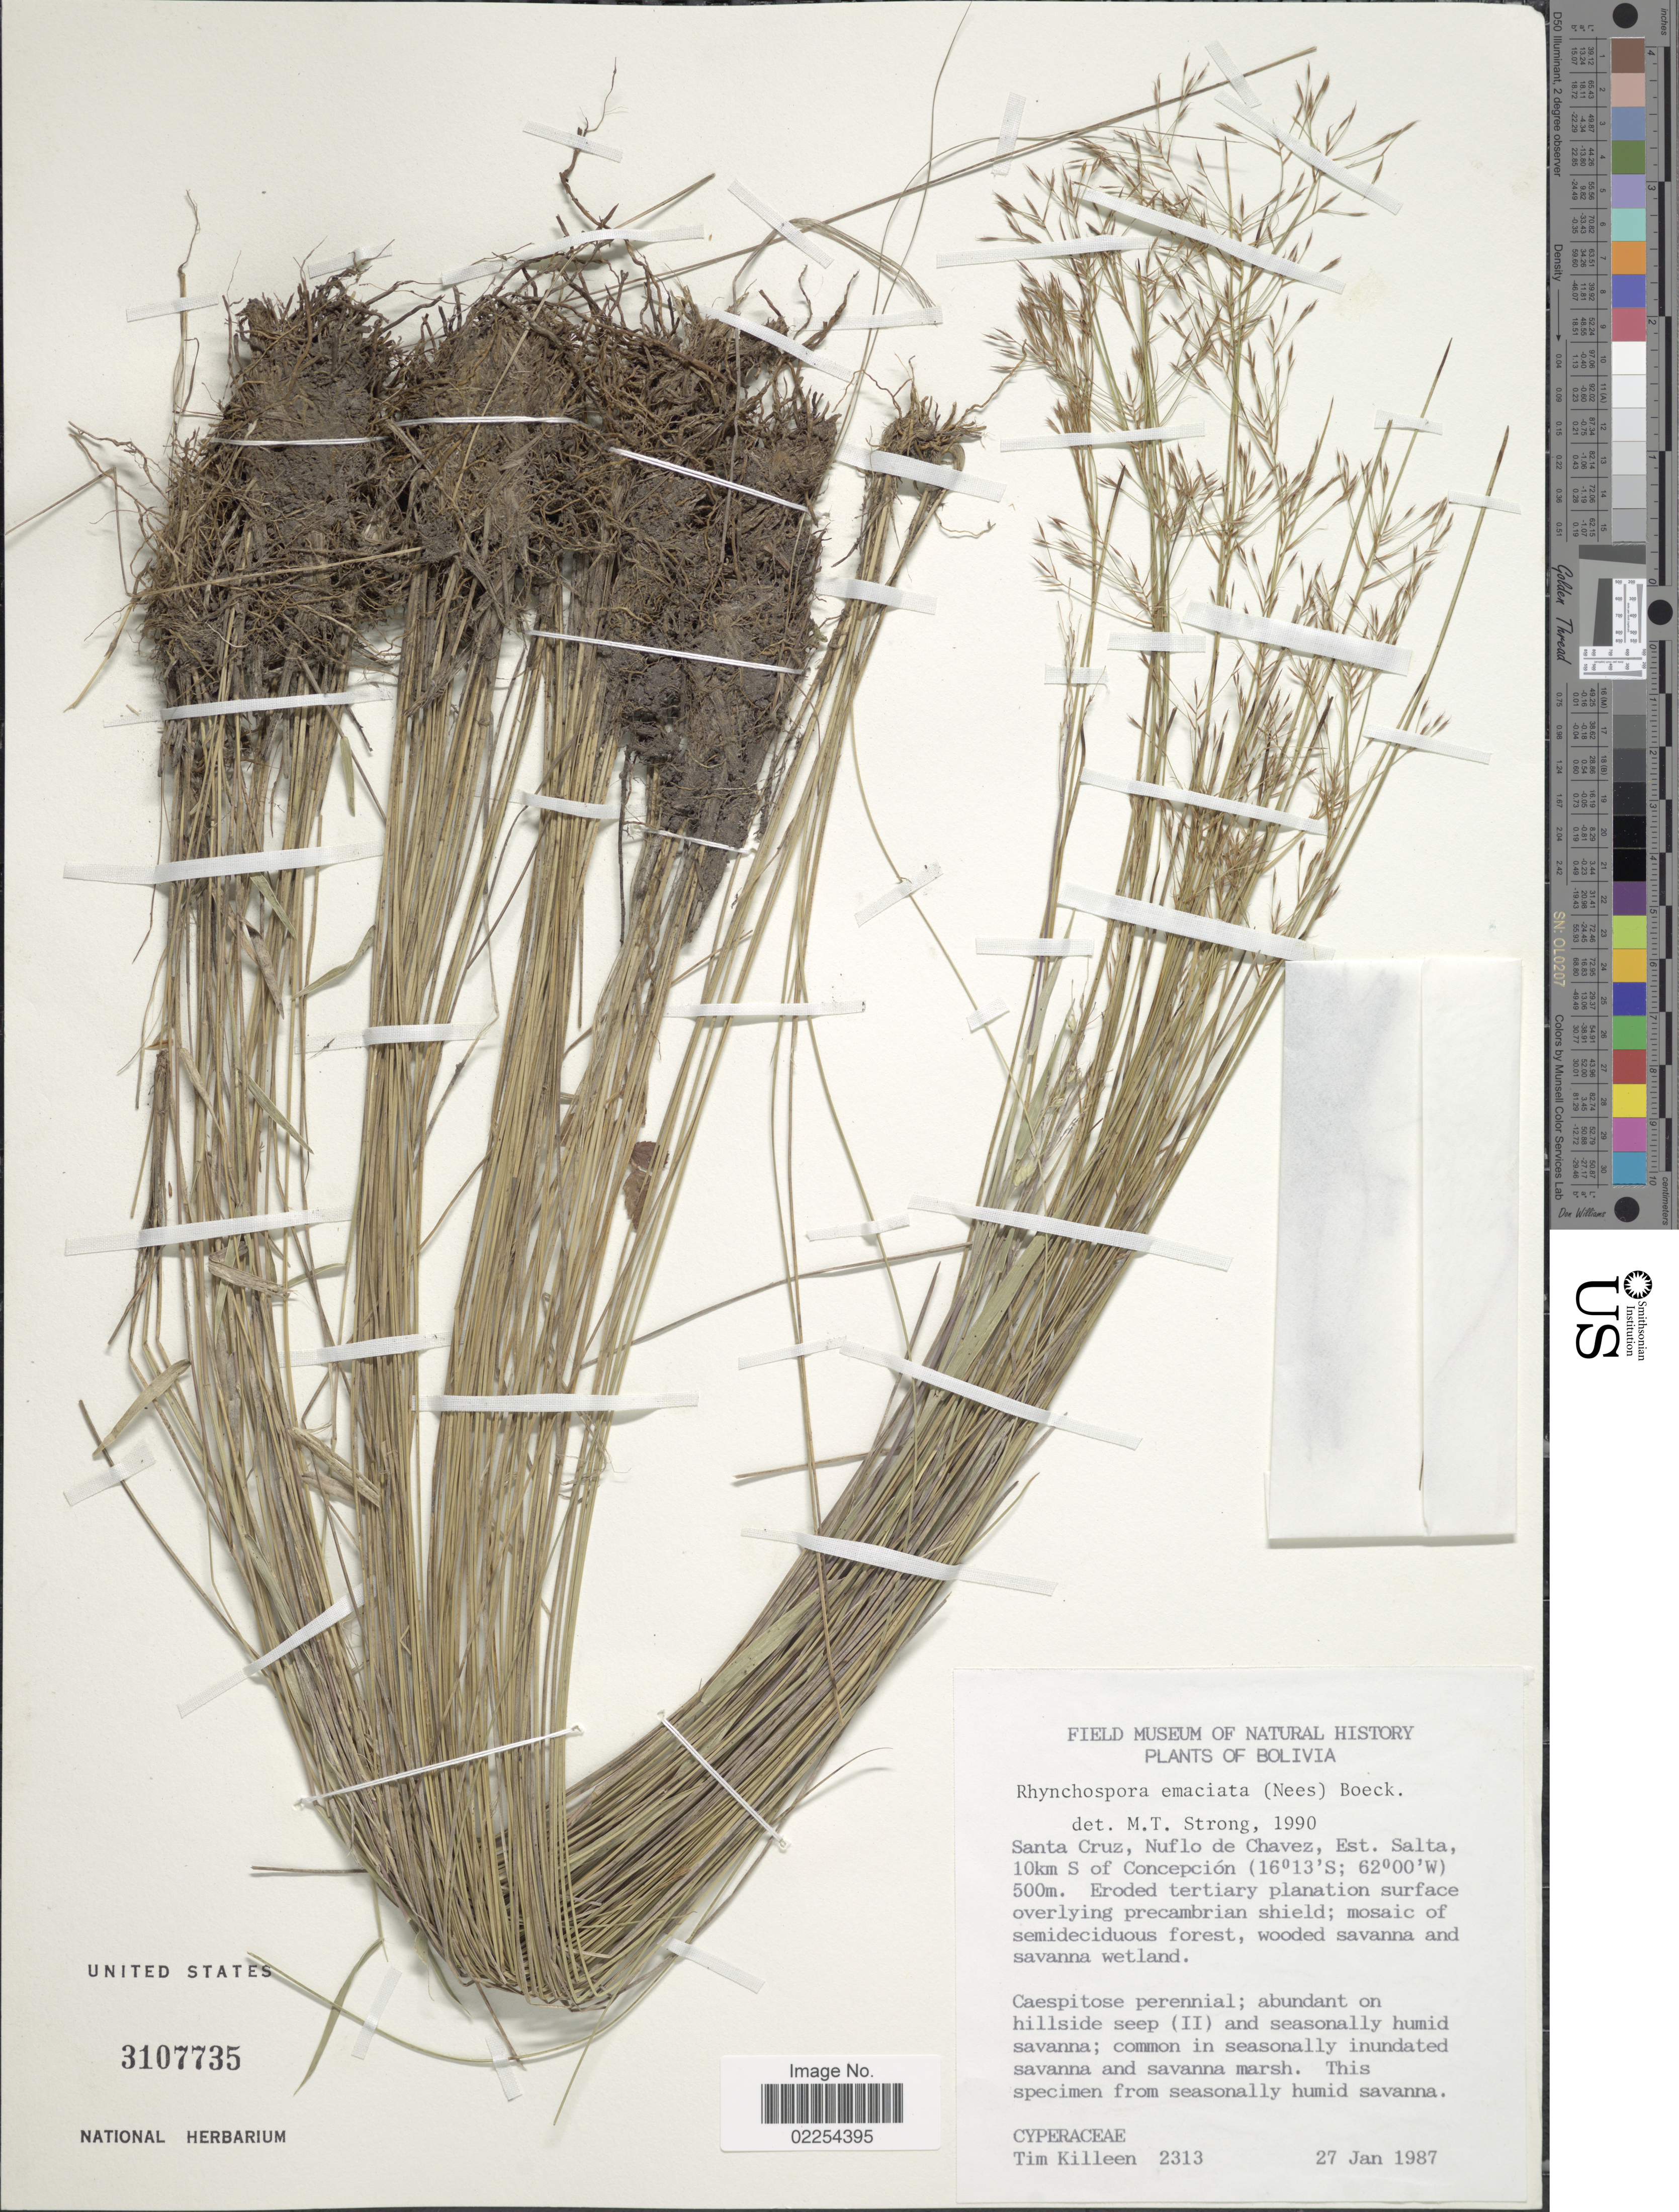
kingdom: Plantae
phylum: Tracheophyta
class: Liliopsida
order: Poales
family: Cyperaceae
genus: Rhynchospora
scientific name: Rhynchospora emaciata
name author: (Nees) Boeckeler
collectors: T. J. Killeen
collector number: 2313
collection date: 1987-01-27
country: Bolivia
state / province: Santa Cruz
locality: Nuflo de Chavez, Est Salta, 10km S of Concepción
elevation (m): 500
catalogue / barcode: US 3107735